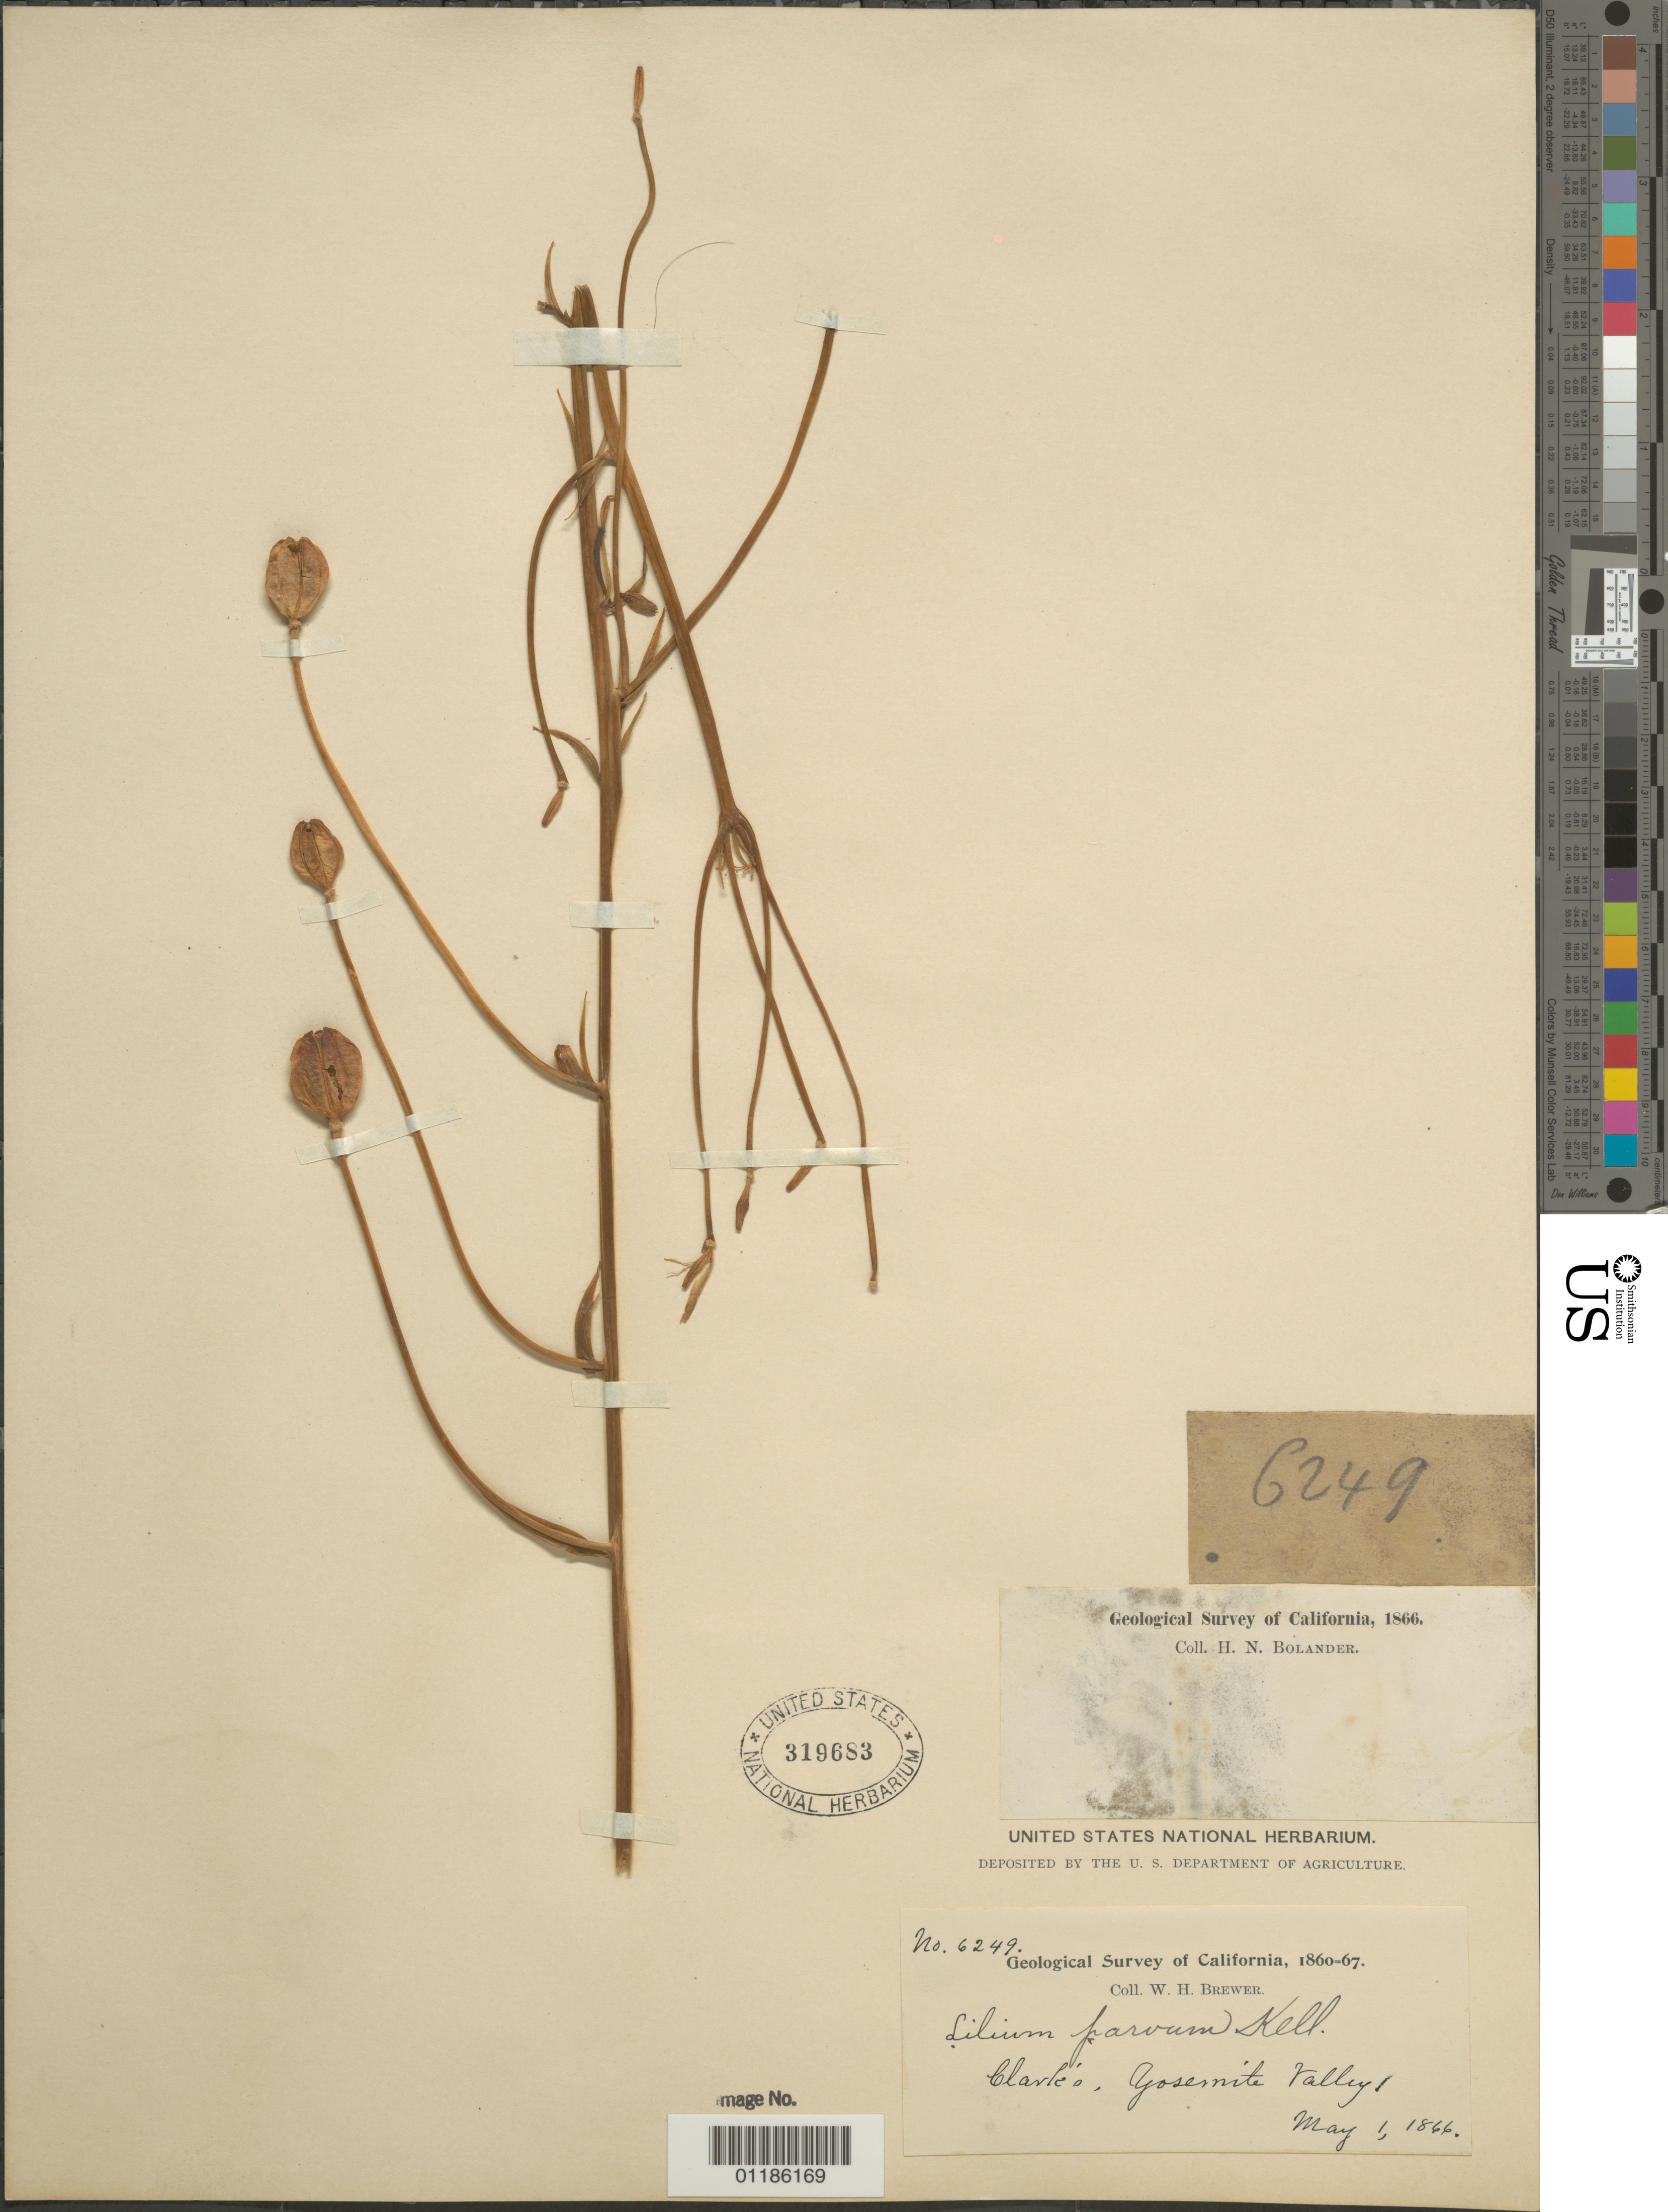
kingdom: Plantae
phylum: Tracheophyta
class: Liliopsida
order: Liliales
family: Liliaceae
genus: Lilium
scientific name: Lilium parvum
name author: Kellogg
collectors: W. H. Brewer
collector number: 6249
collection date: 1866-05-01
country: United States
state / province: California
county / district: Mariposa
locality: Clark's, Yosemite Valley.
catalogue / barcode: US 319683